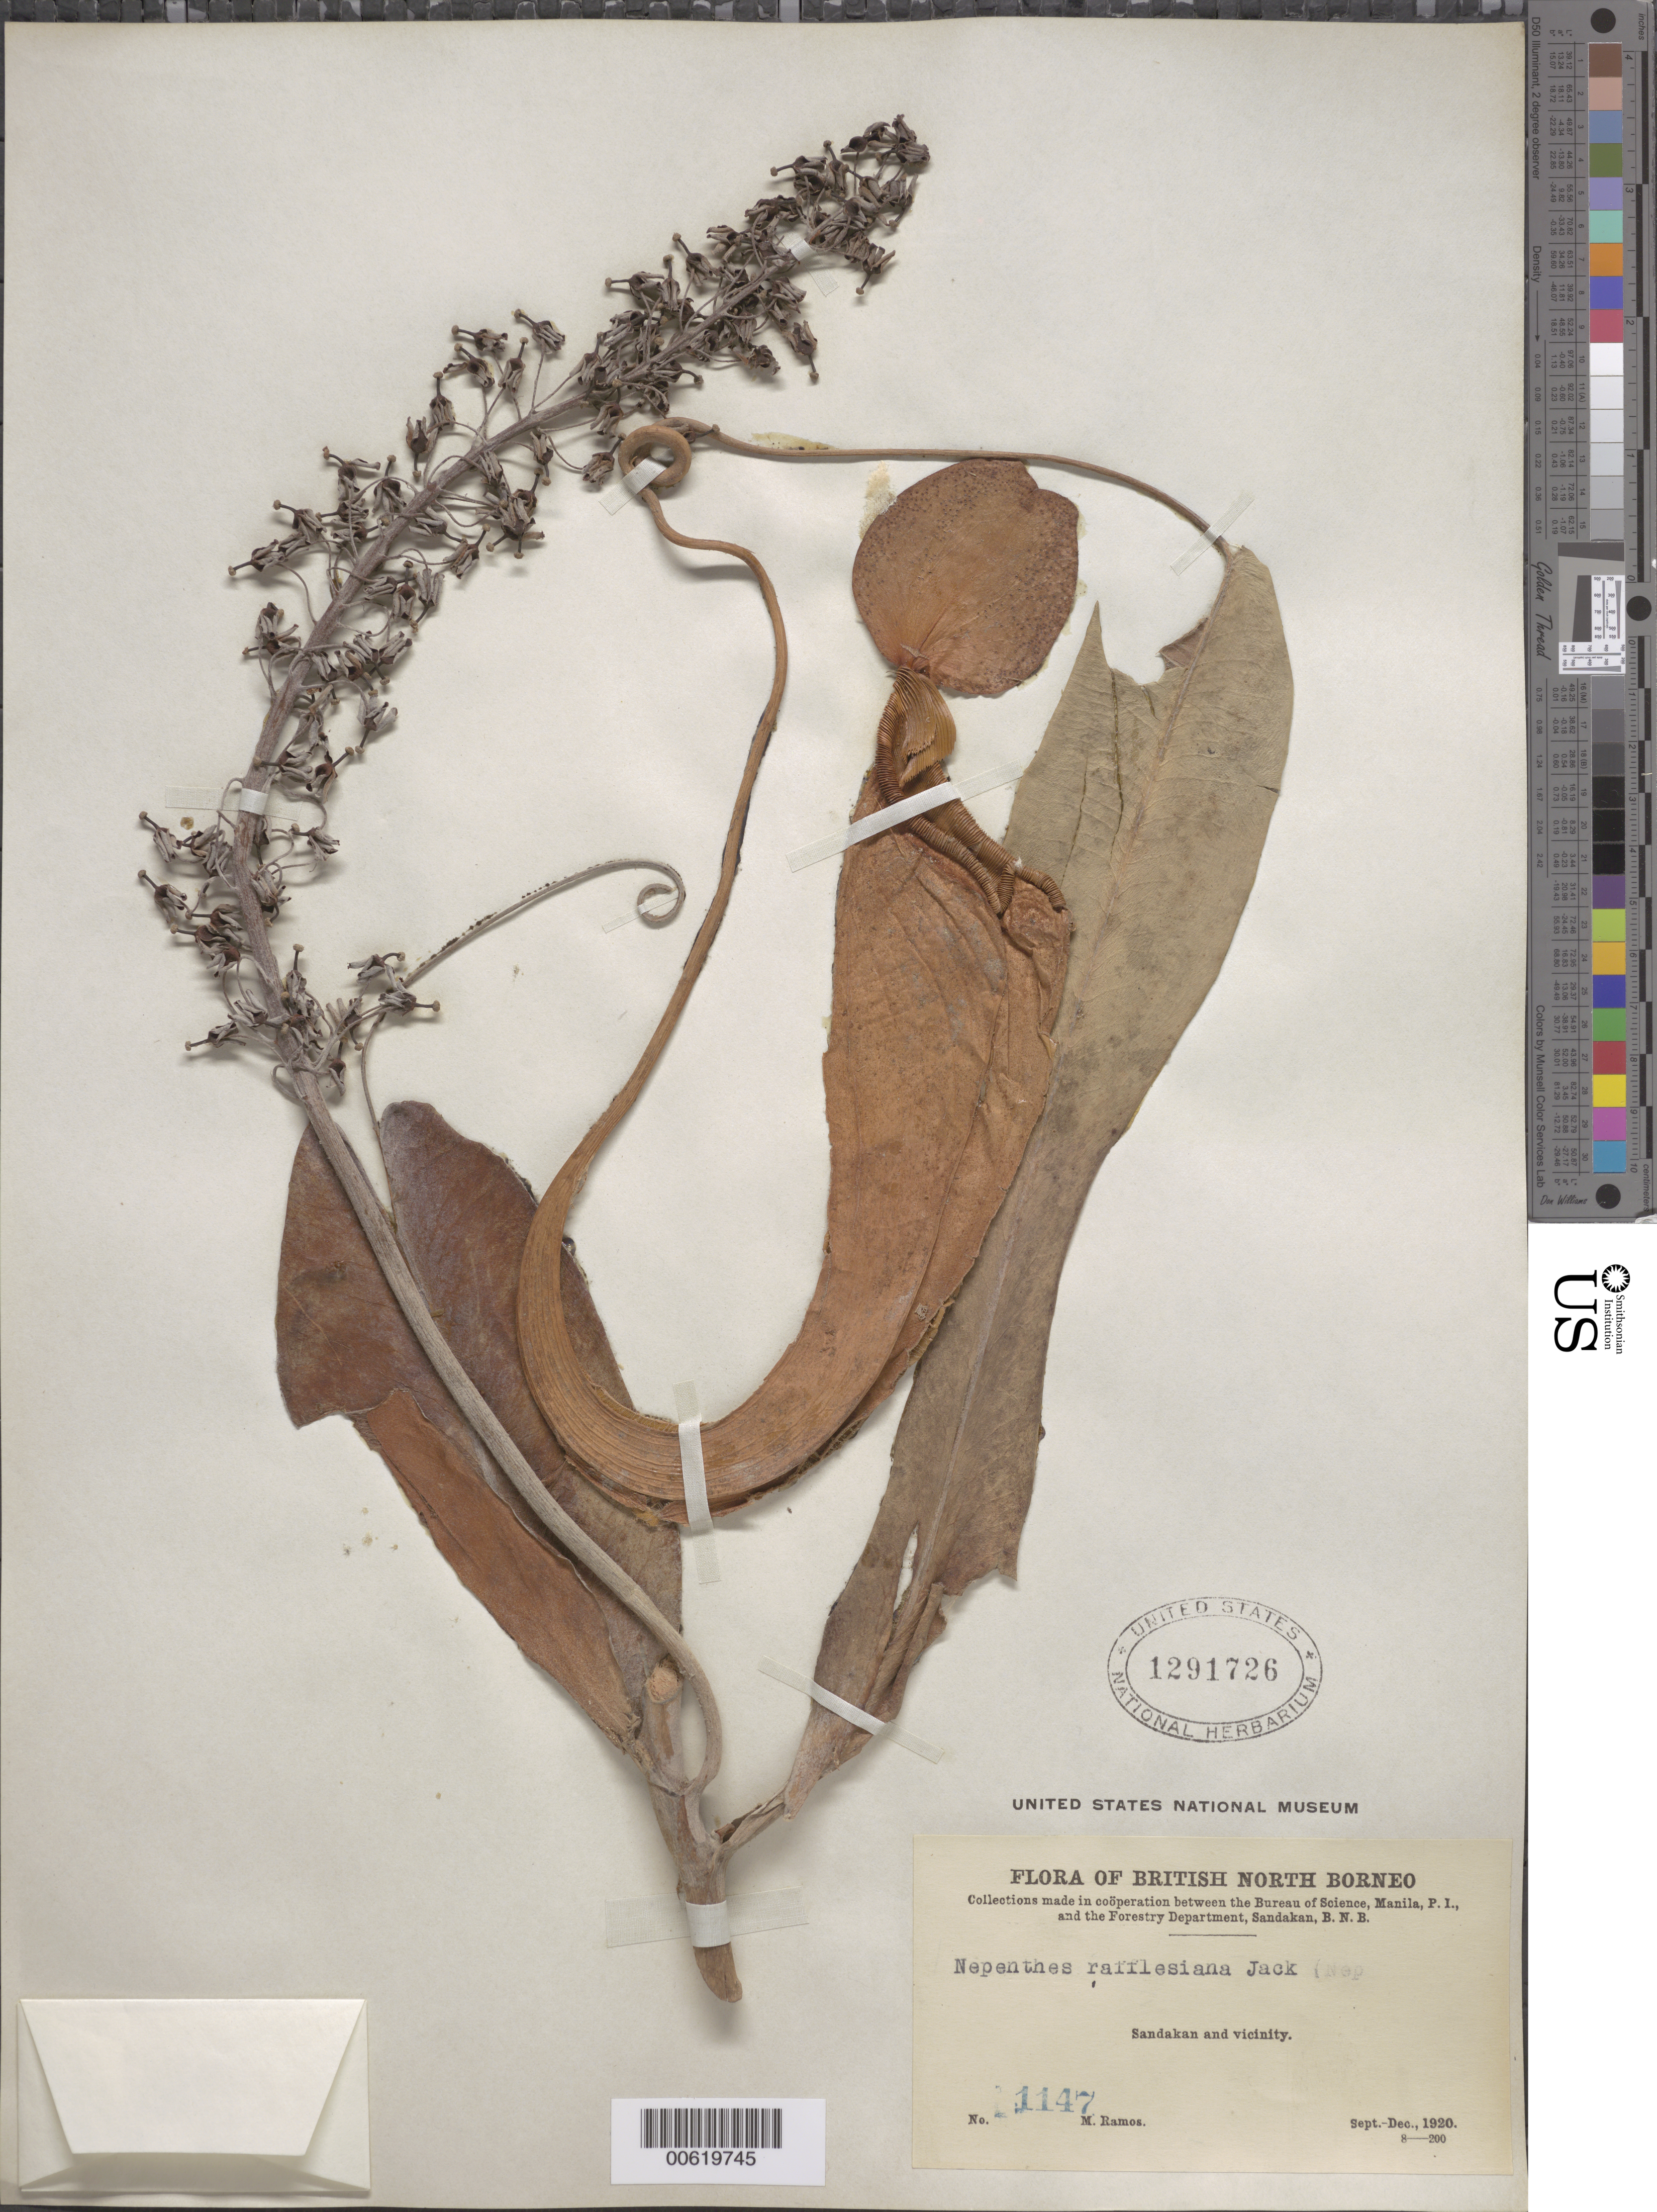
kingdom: Plantae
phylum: Tracheophyta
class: Magnoliopsida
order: Caryophyllales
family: Nepenthaceae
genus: Nepenthes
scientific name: Nepenthes rafflesiana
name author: Jack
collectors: M. Ramos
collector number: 1147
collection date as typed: Sep 1920 to -- Dec 1920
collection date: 1920-09/1920-12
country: Malaysia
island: Borneo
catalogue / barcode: US 1291726